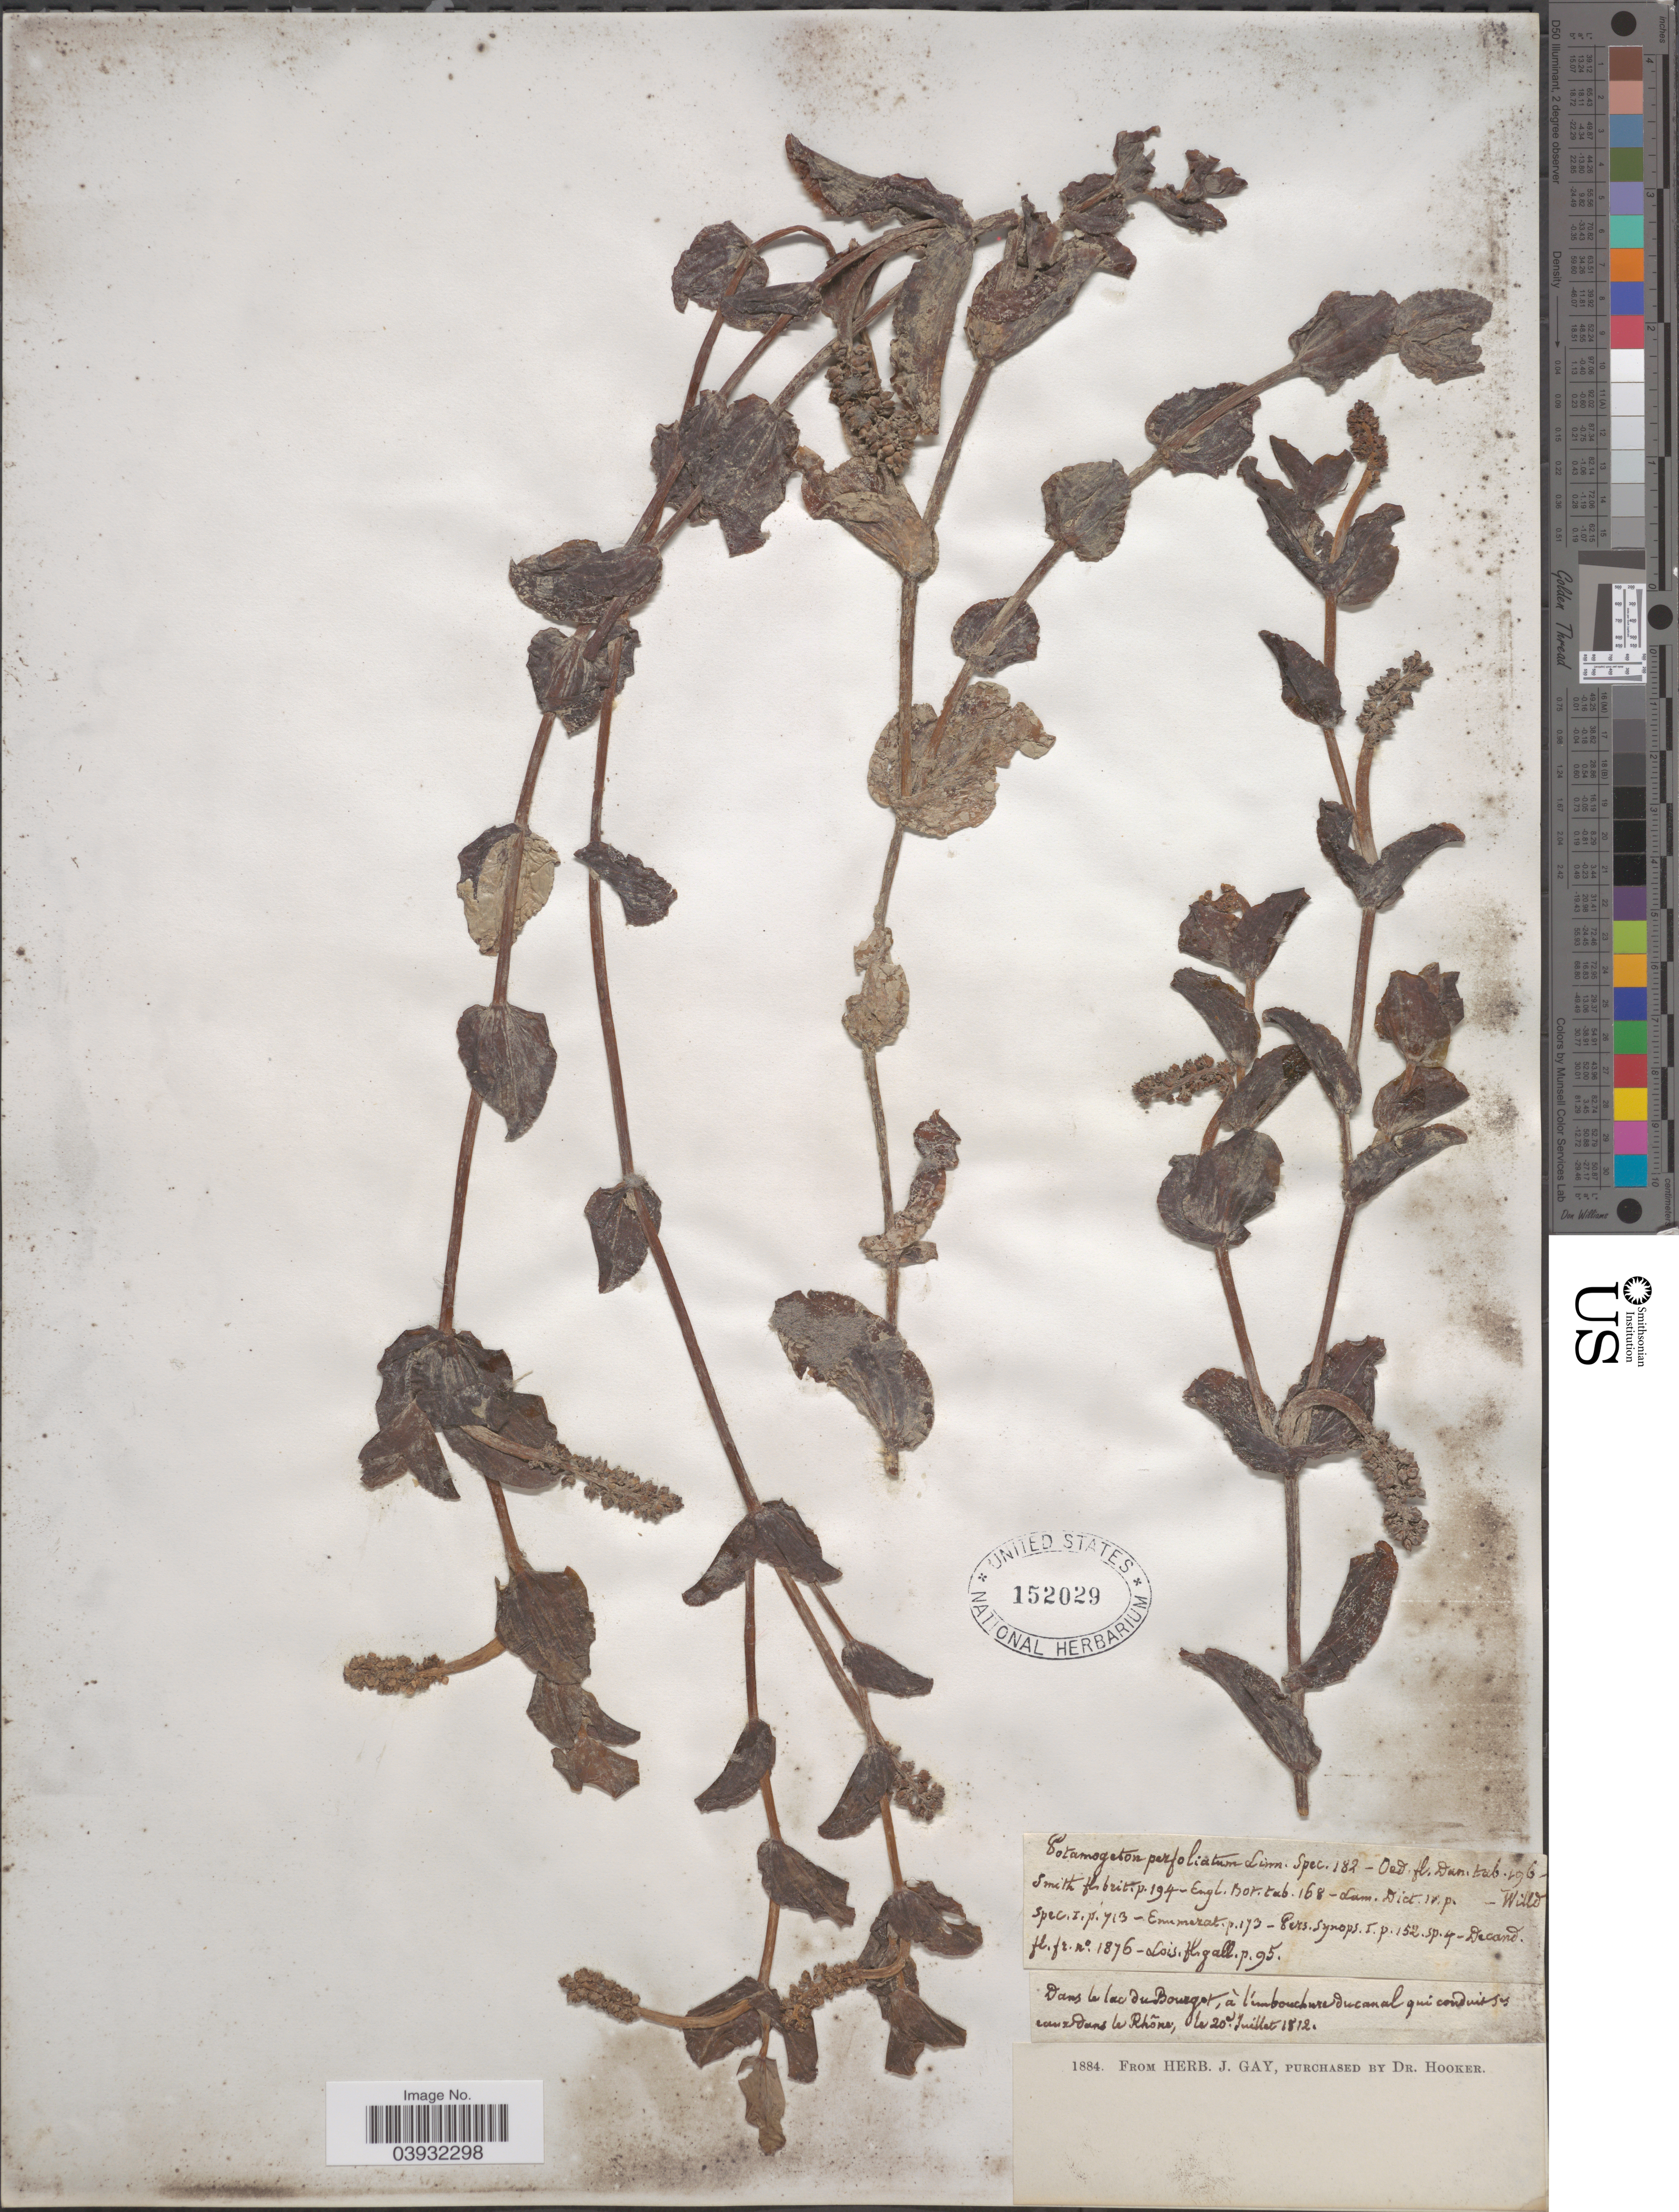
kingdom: Plantae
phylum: Tracheophyta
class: Liliopsida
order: Alismatales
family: Potamogetonaceae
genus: Potamogeton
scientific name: Potamogeton perfoliatus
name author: L.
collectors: ex herb. J. Gay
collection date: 1812-07-20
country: France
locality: Dans le lac du Bourget, à l'imbouchure ducanal qui conduis con dnas le Rhône.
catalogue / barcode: US 152029